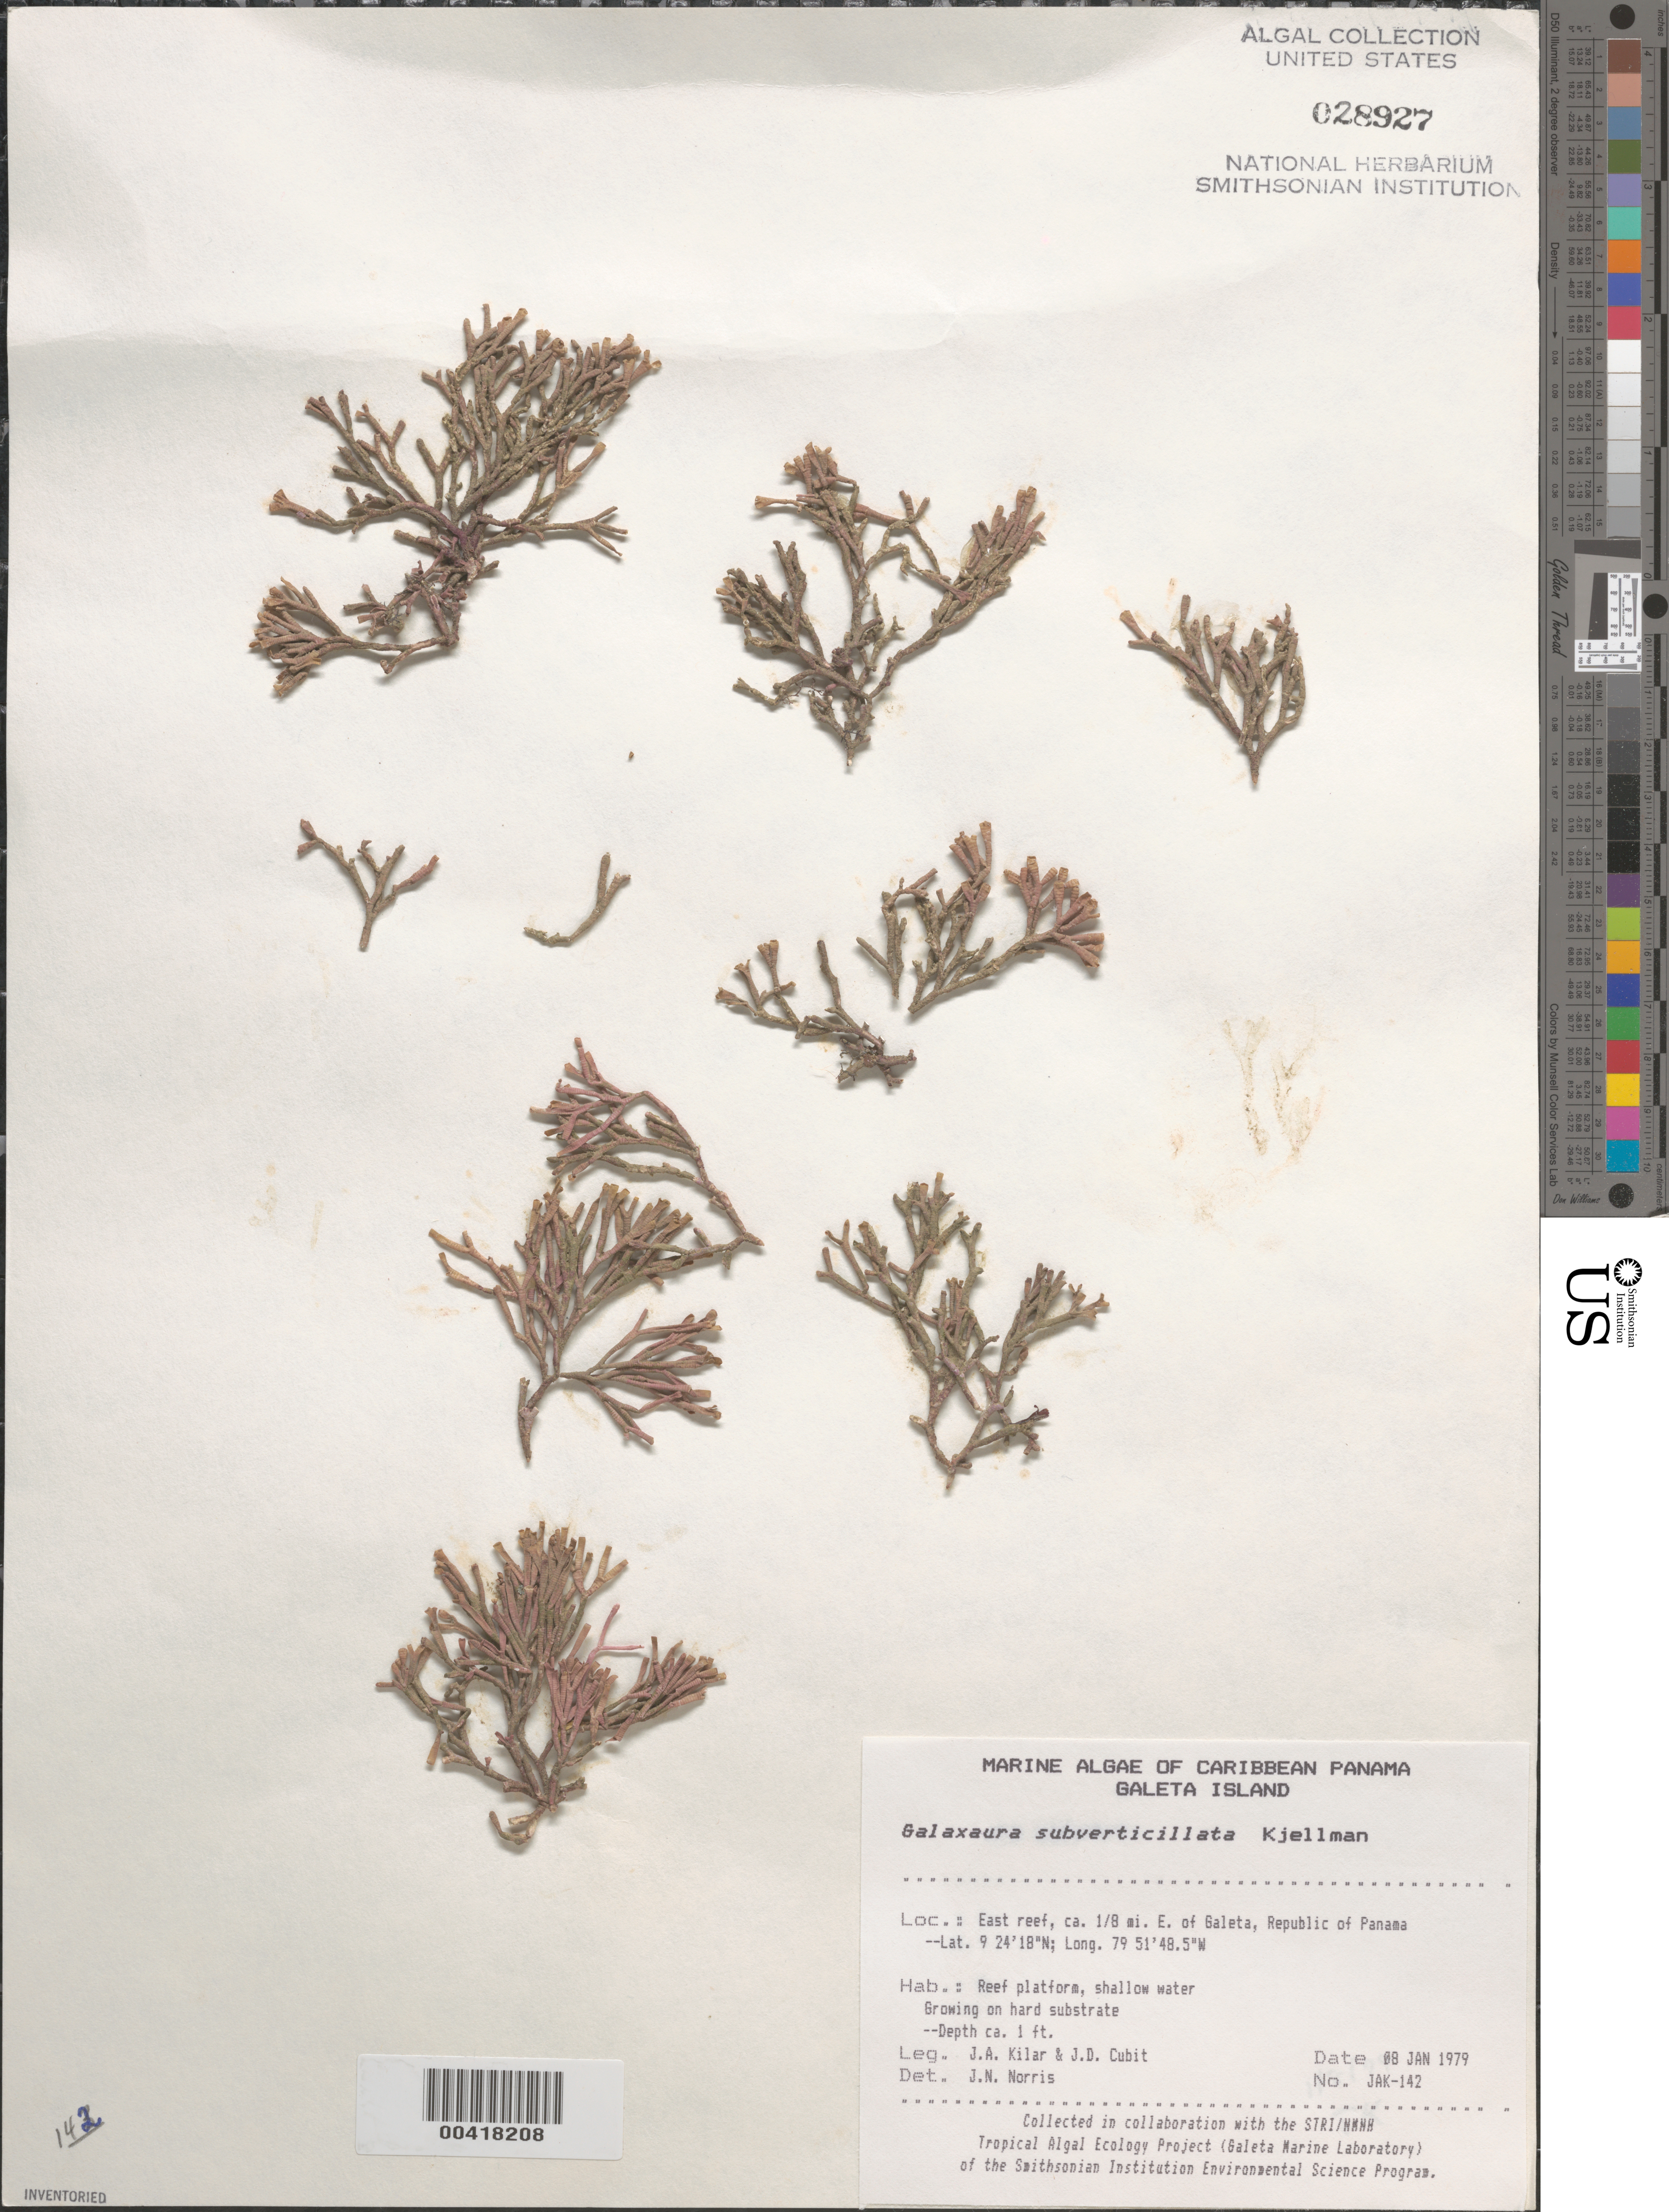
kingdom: Plantae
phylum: Rhodophyta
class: Florideophyceae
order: Nemaliales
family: Galaxauraceae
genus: Galaxaura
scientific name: Galaxaura rugosa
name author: (Ellis & Sol.) J.V.Lamouroux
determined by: Algae name updating Project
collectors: J. A. Kilar & J. Cubit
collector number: JAK-142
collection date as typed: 08 Jan 1979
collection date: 1979-01-08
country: Panama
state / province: Colón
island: Galeta Island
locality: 1/8th mile east of Galeta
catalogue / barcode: US 28927